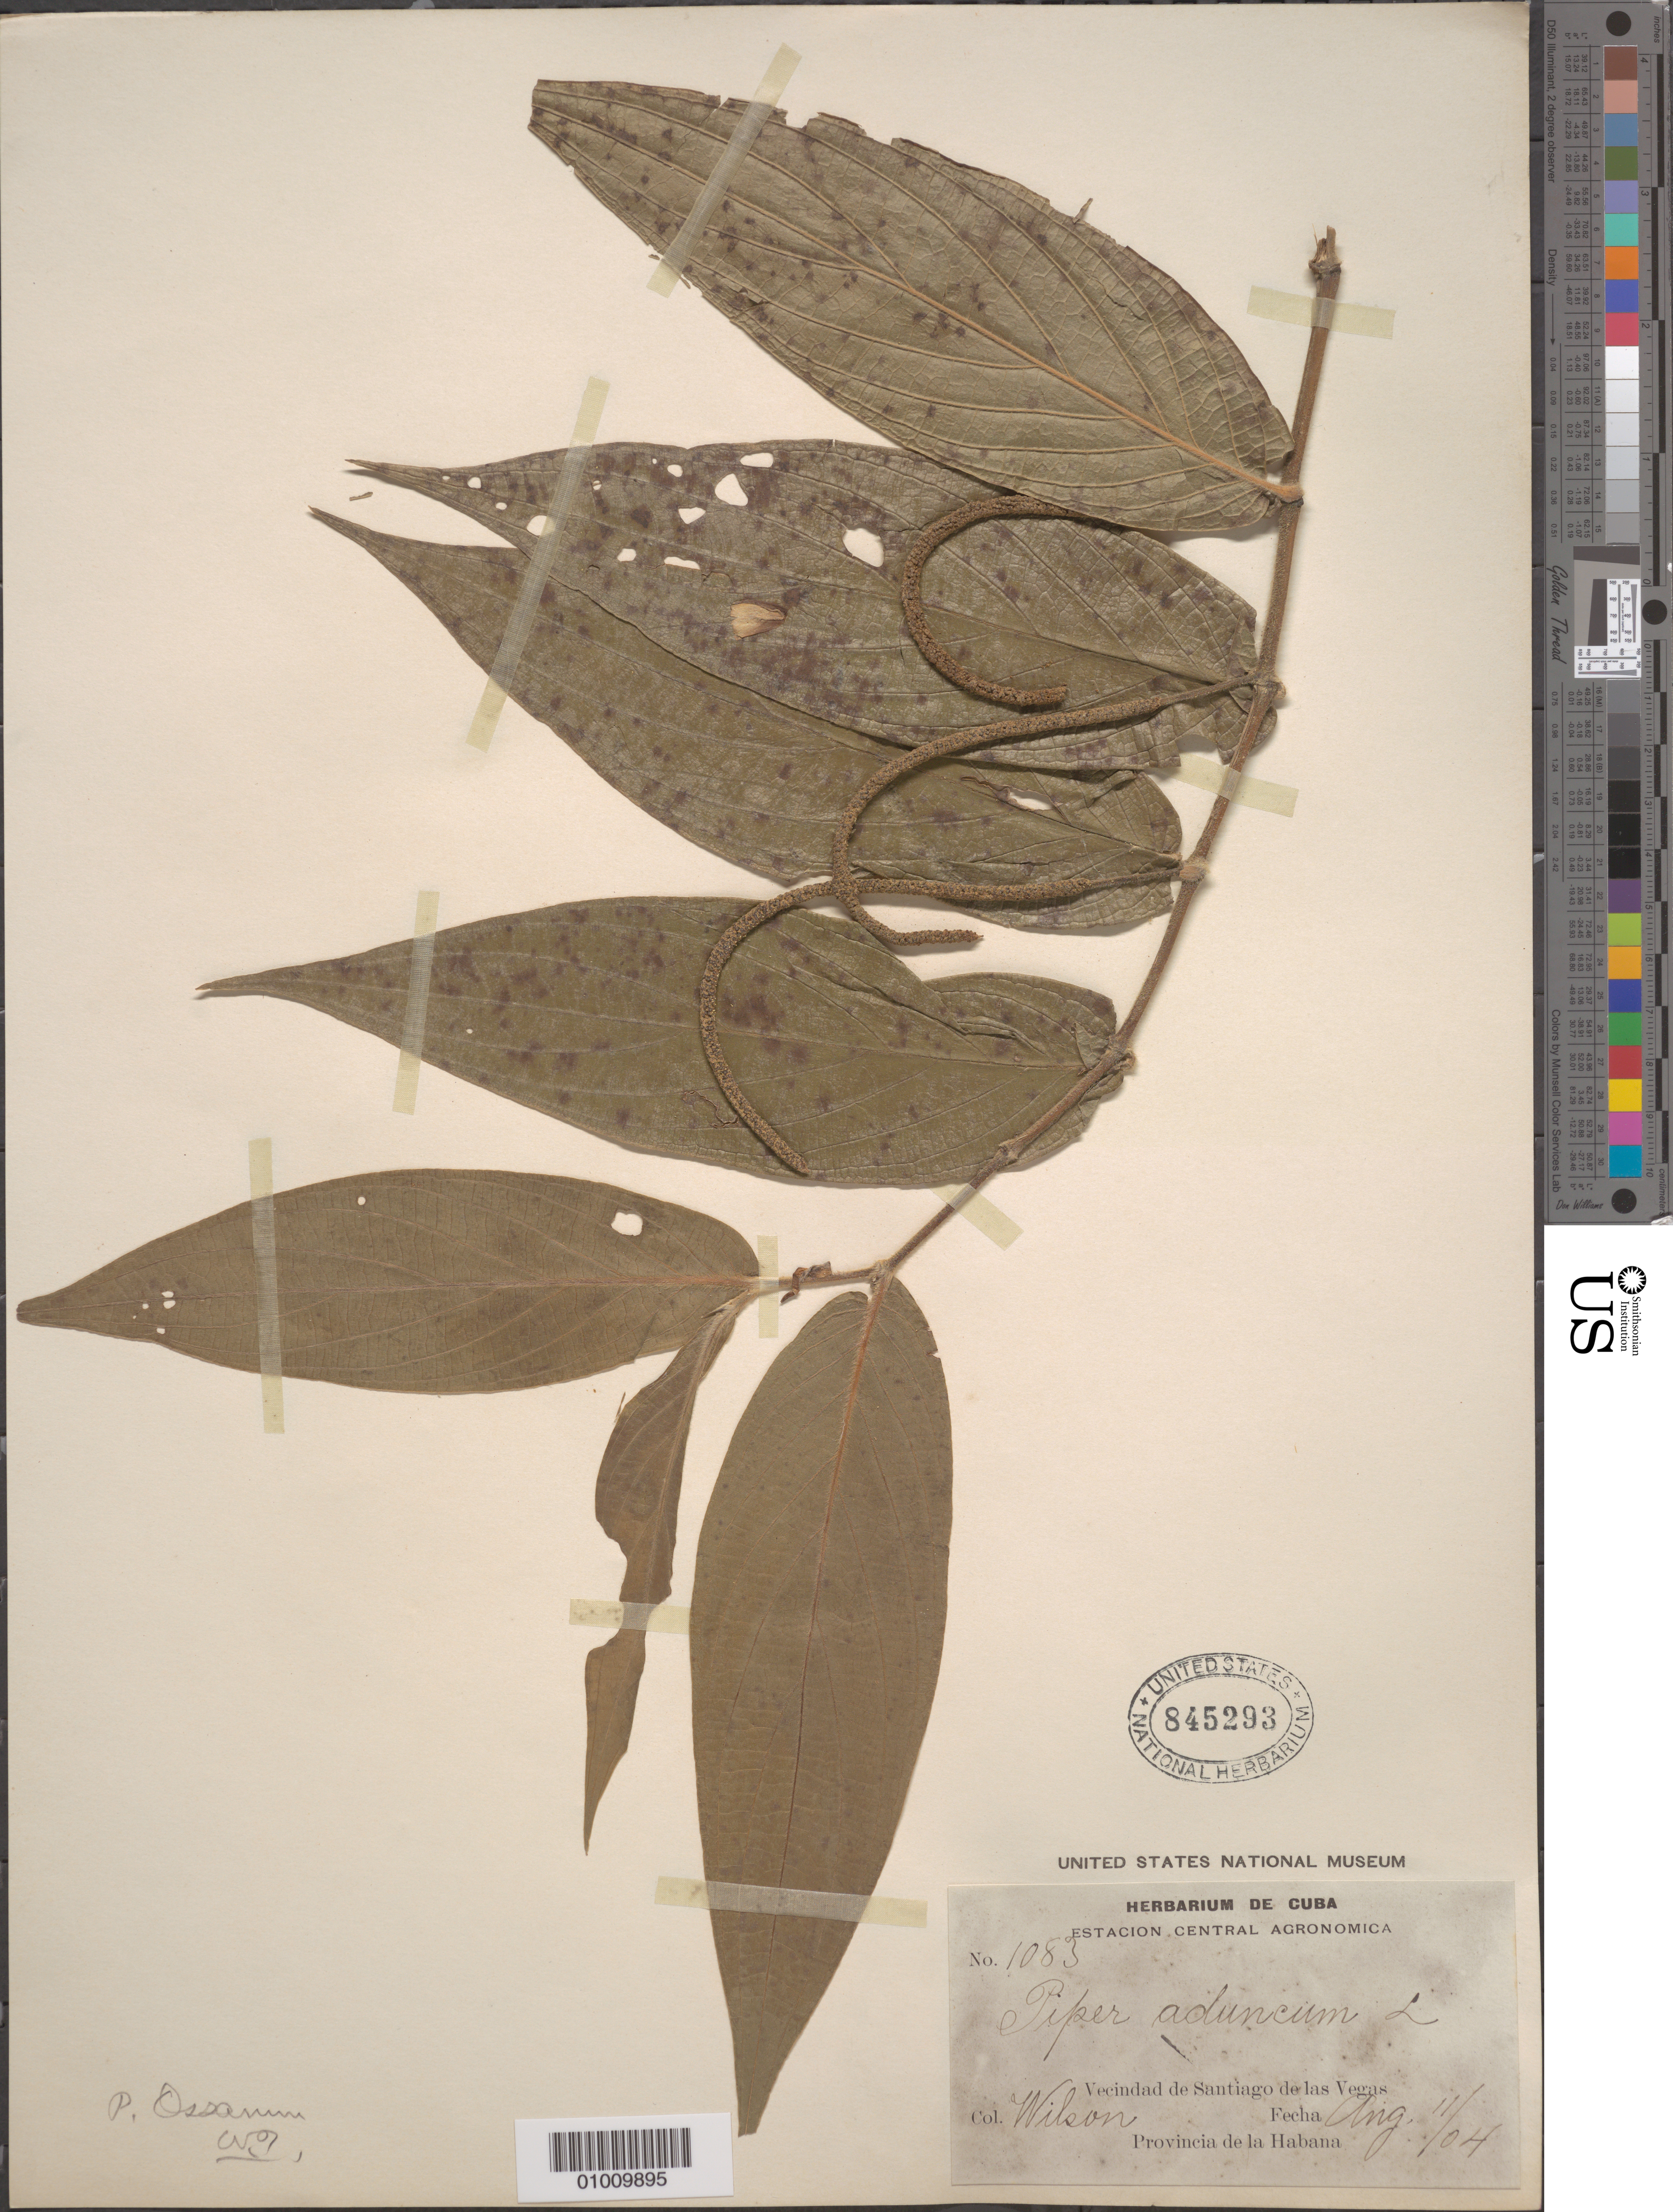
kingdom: Plantae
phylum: Tracheophyta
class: Magnoliopsida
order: Piperales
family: Piperaceae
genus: Piper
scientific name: Piper ossanum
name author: (C. DC.) Trel.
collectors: -- Wilson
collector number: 1083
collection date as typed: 11 Aug 1904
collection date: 1904-08-11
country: Cuba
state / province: La Habana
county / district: Municipio Boyeros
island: Cuba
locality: Santiago de las Vegas (vicinity of)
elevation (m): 97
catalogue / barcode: US 845293